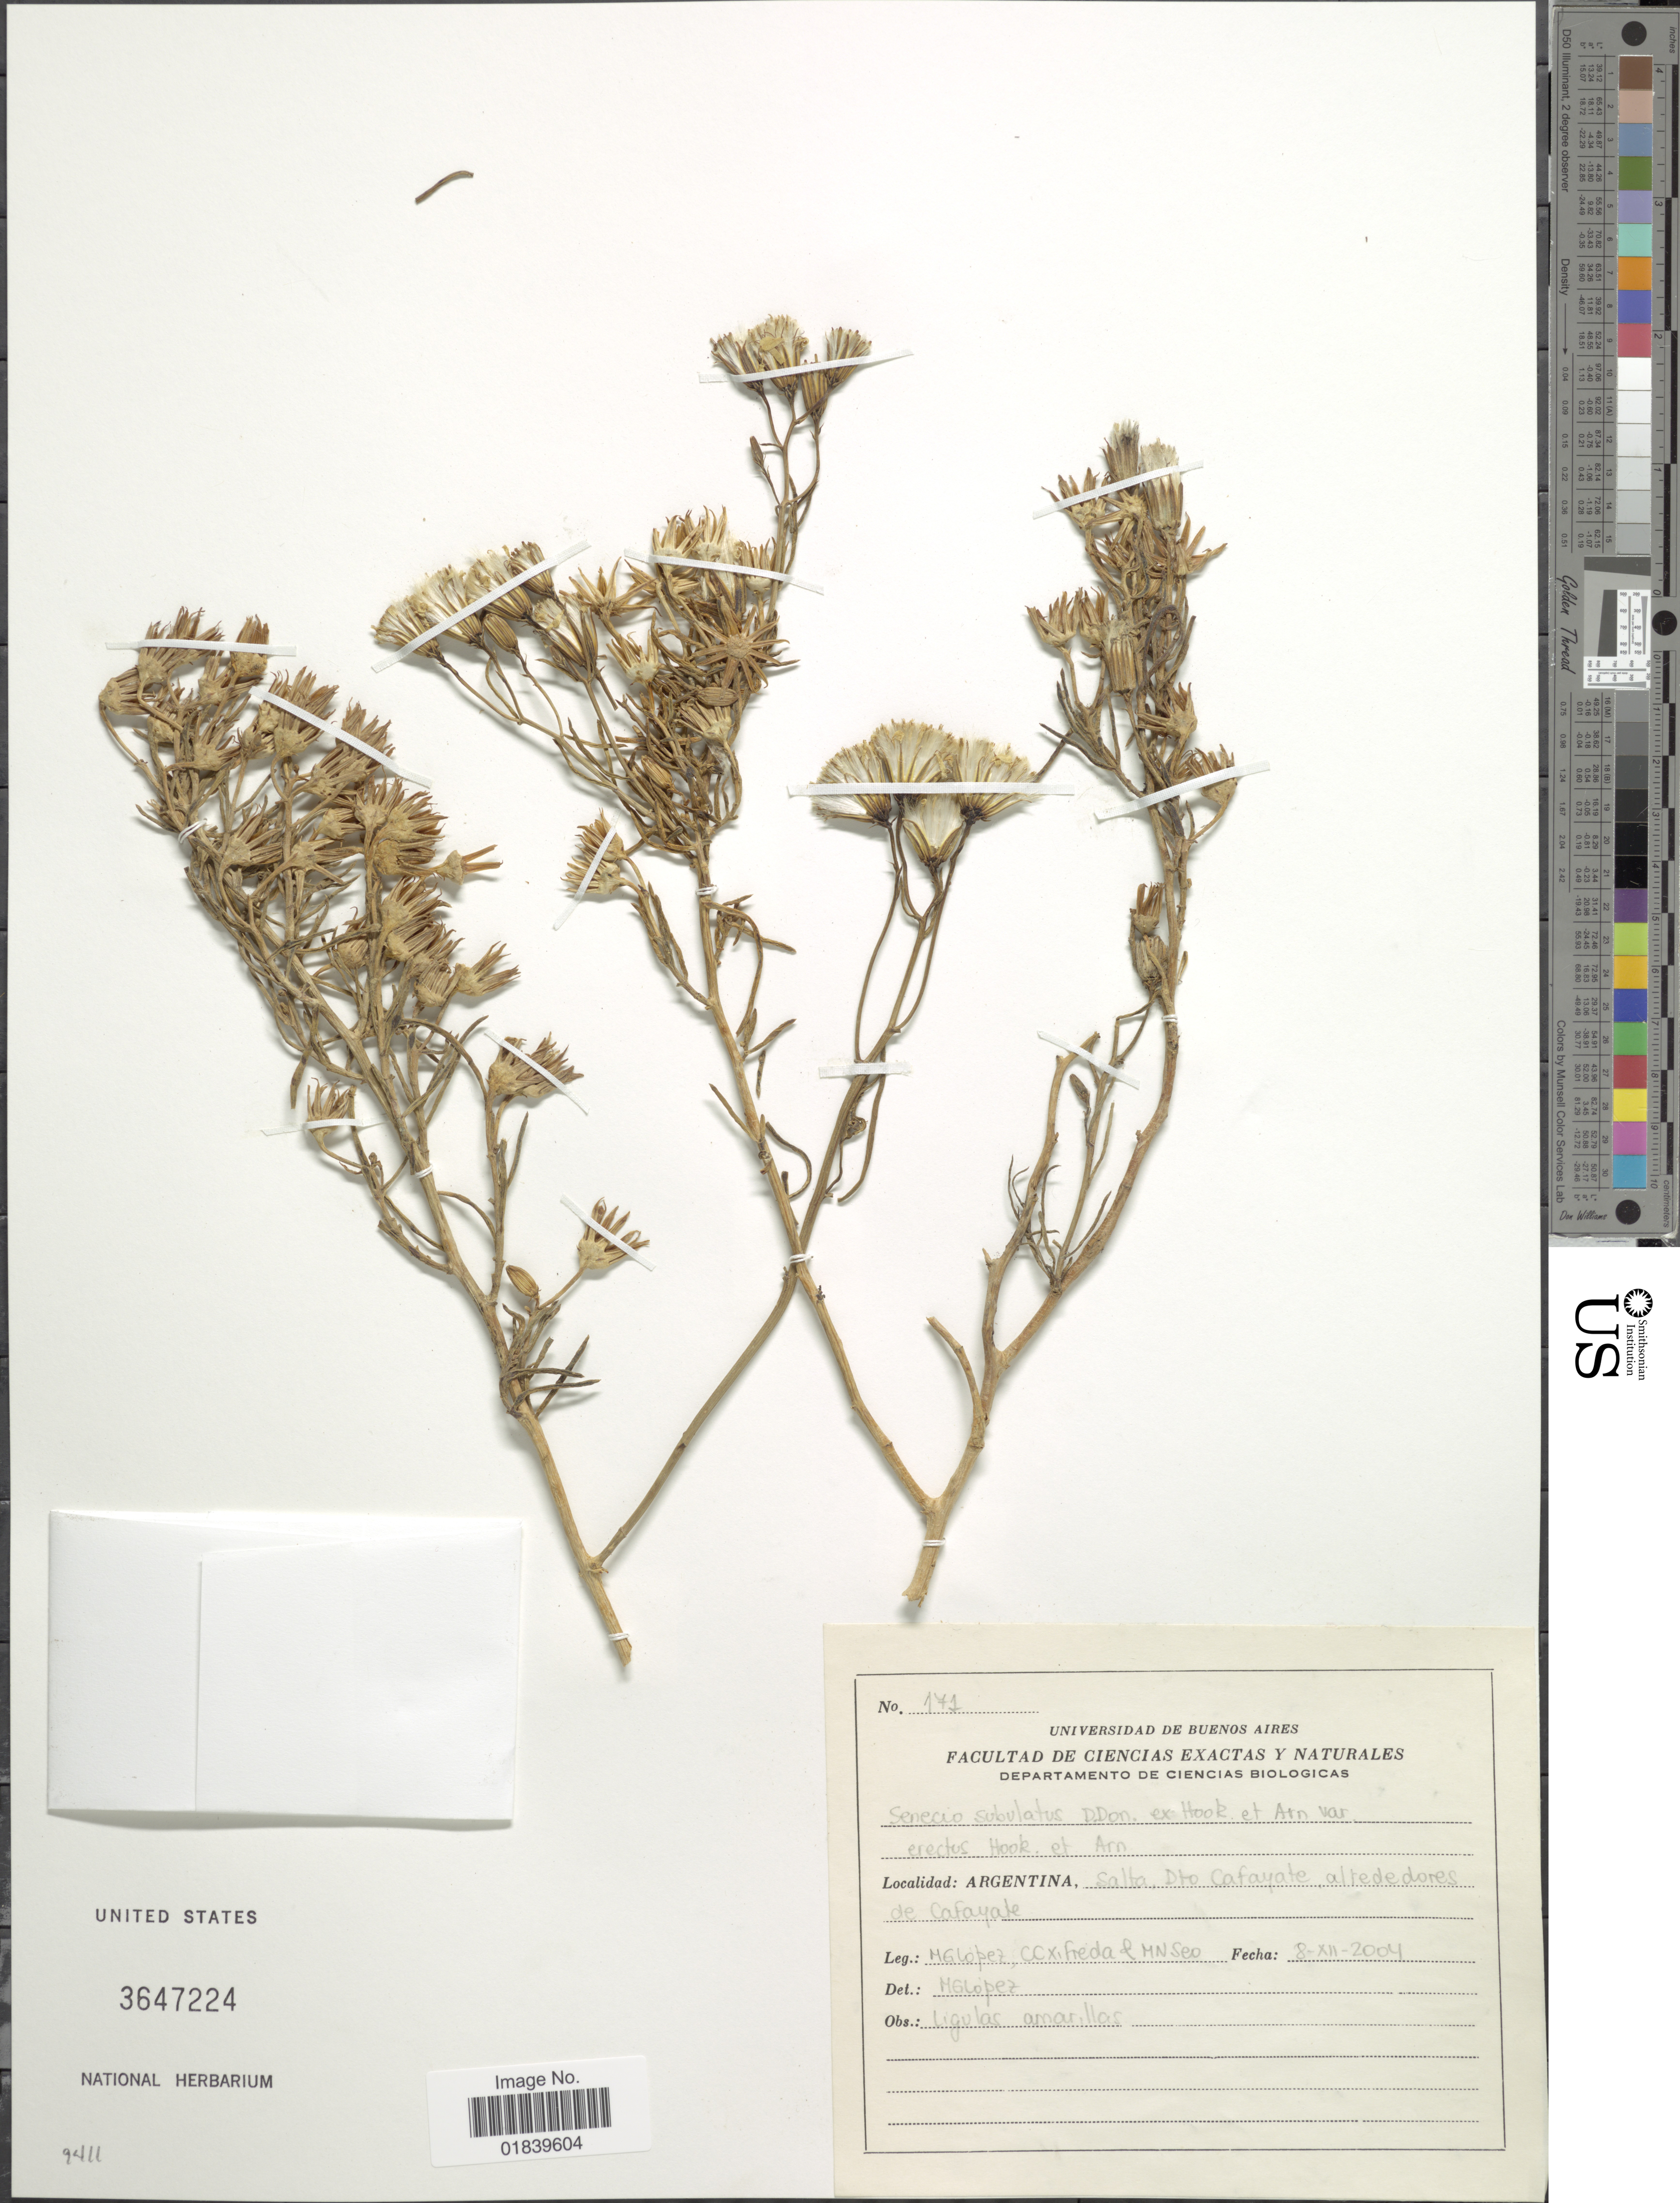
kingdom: Plantae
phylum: Tracheophyta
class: Magnoliopsida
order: Asterales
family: Asteraceae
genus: Senecio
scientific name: Senecio subulatus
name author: D. Don ex Hook. & Arn.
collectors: M. López, C. Xifreda & M. Seo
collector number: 171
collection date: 2004-12-08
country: Uruguay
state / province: Salto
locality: Argentina, Salto, Dto. Cafayate, alrededores de Cafayate.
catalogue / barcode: US 3647224